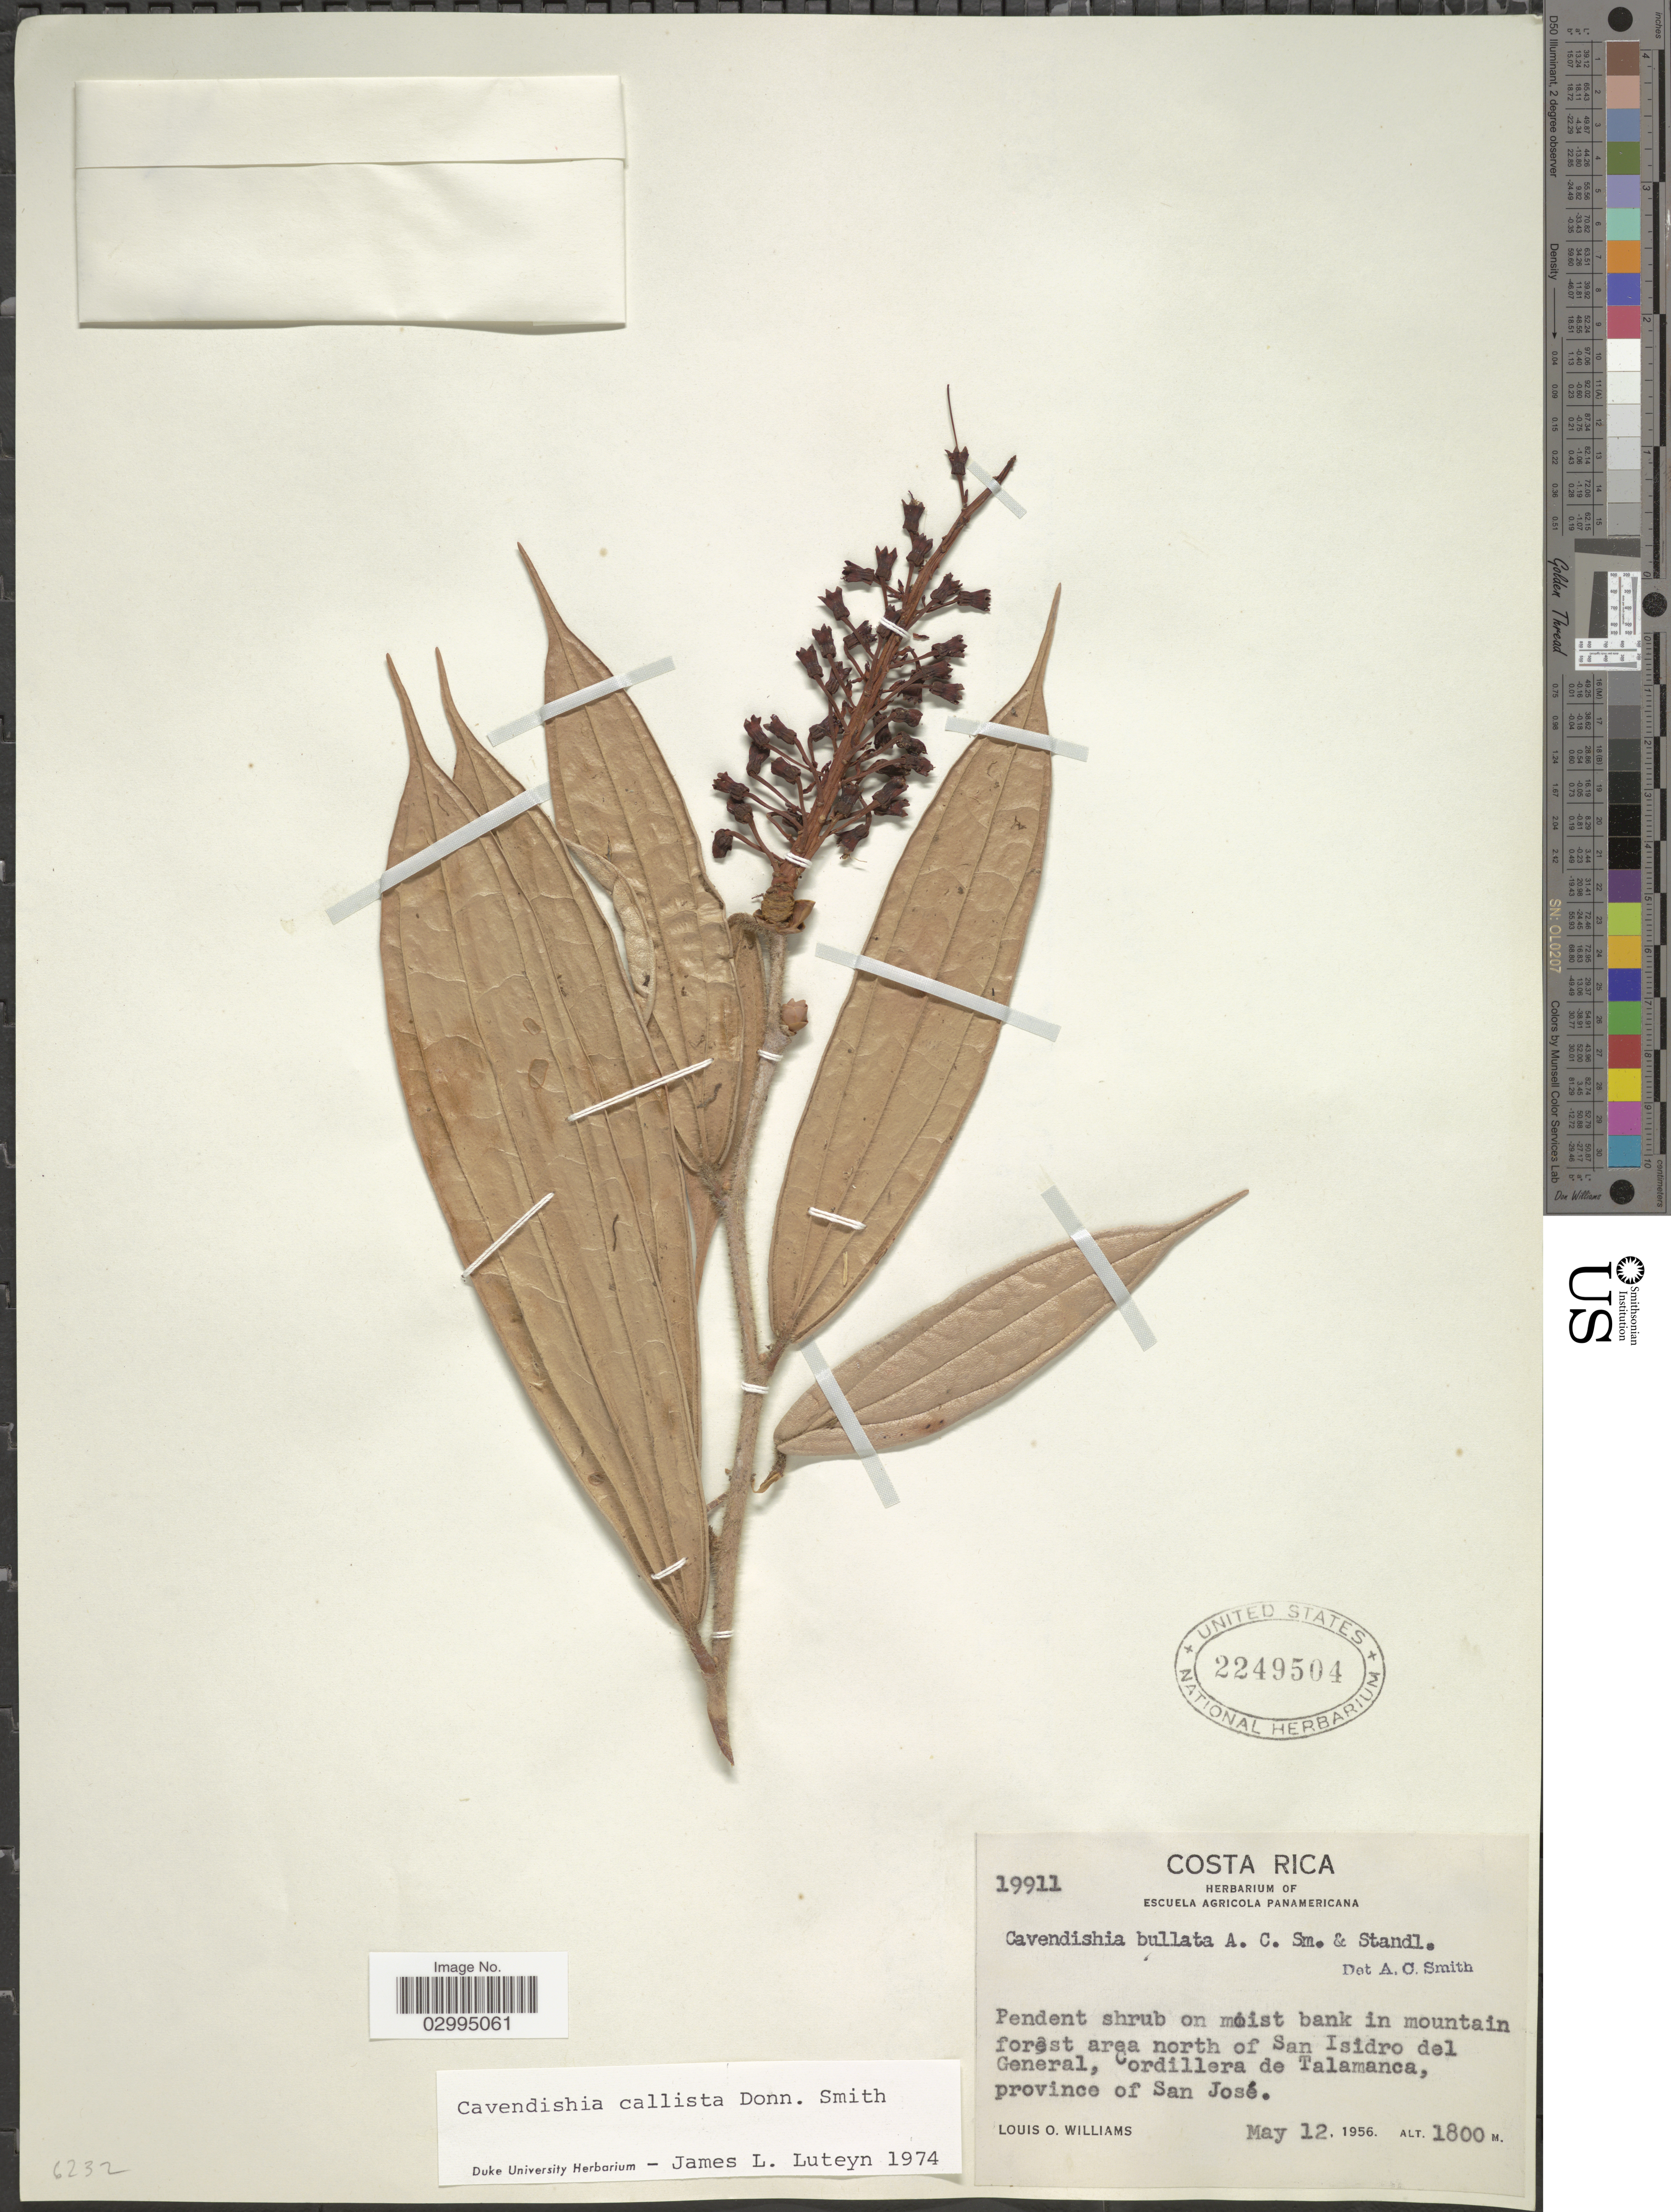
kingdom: Plantae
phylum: Tracheophyta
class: Magnoliopsida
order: Ericales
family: Ericaceae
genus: Cavendishia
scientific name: Cavendishia callista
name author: Donn. Sm.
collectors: L. O. Williams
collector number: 19911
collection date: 1956-05-12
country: Costa Rica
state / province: San José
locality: In mountain forest area north of San Isidro del General, Cordillera de Talamanca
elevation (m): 1800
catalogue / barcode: US 2249504